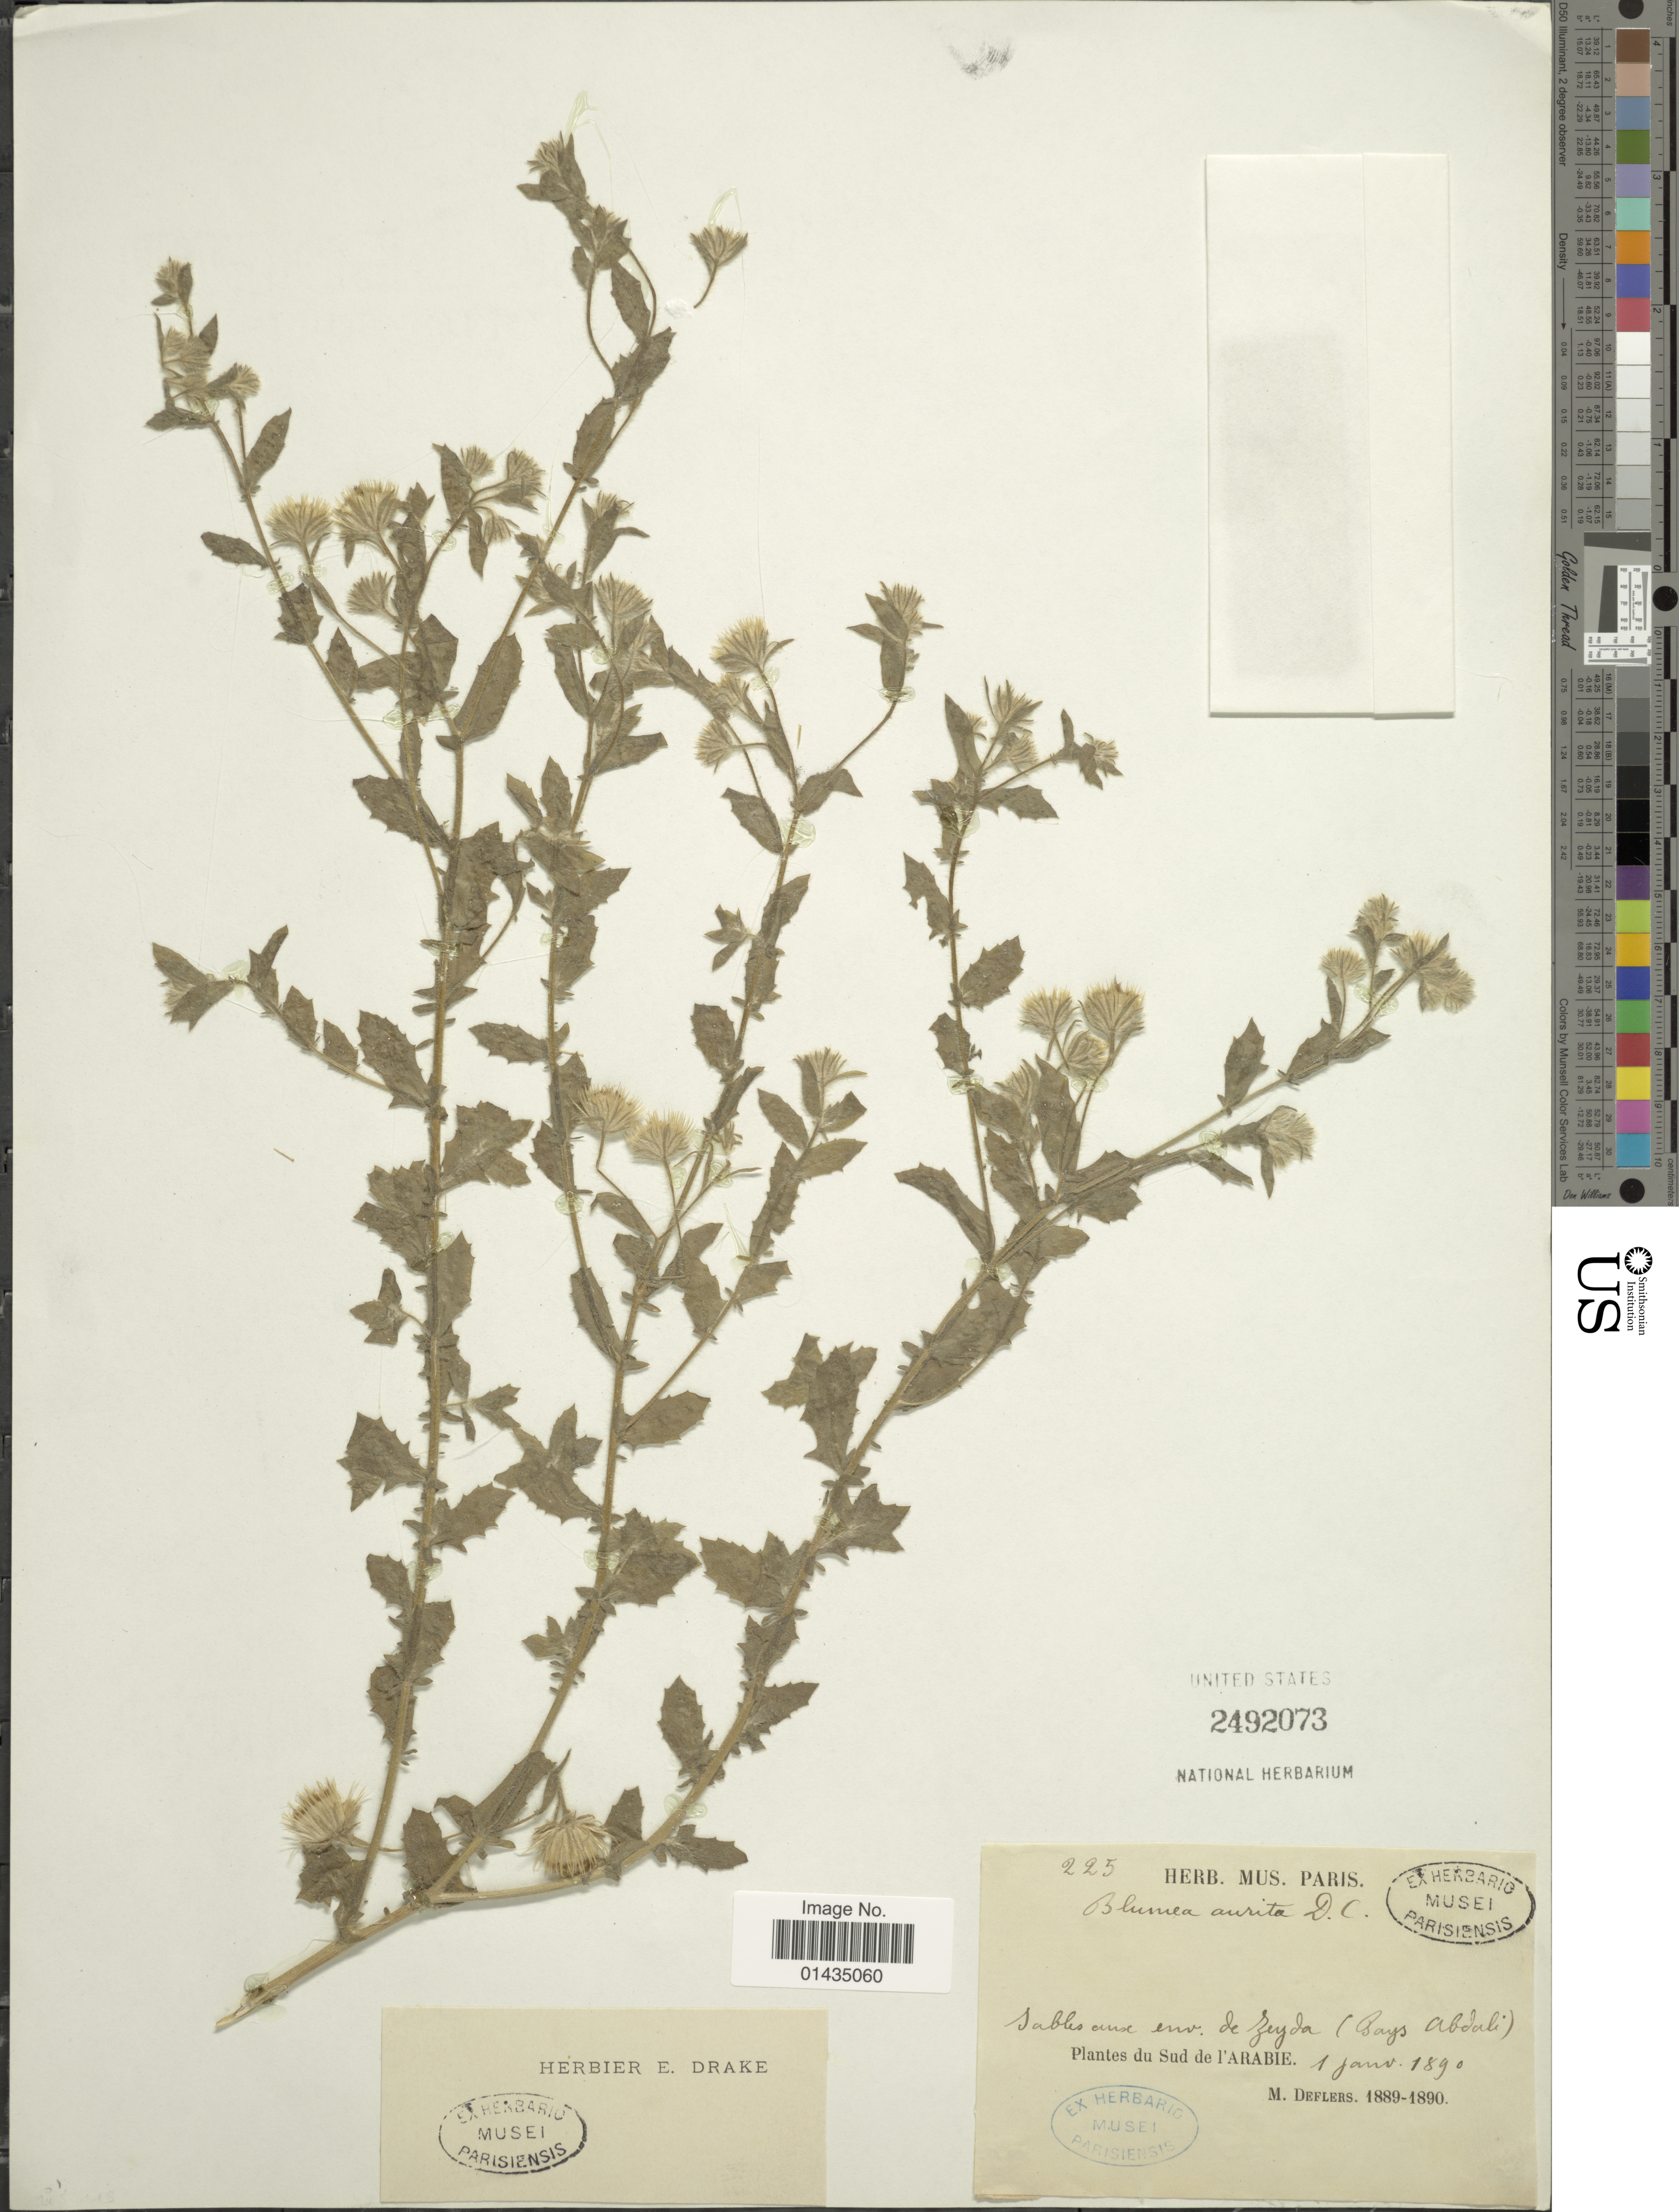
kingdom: Plantae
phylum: Tracheophyta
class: Magnoliopsida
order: Asterales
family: Asteraceae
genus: Blumea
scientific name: Blumea aurita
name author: (L. f.) DC.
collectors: M. Deflers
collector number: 225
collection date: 1889/1890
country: Saudi Arabia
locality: Sables aund env de Zeyda (Bays Abodali), duSud de l'Arabie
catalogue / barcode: US 2492073